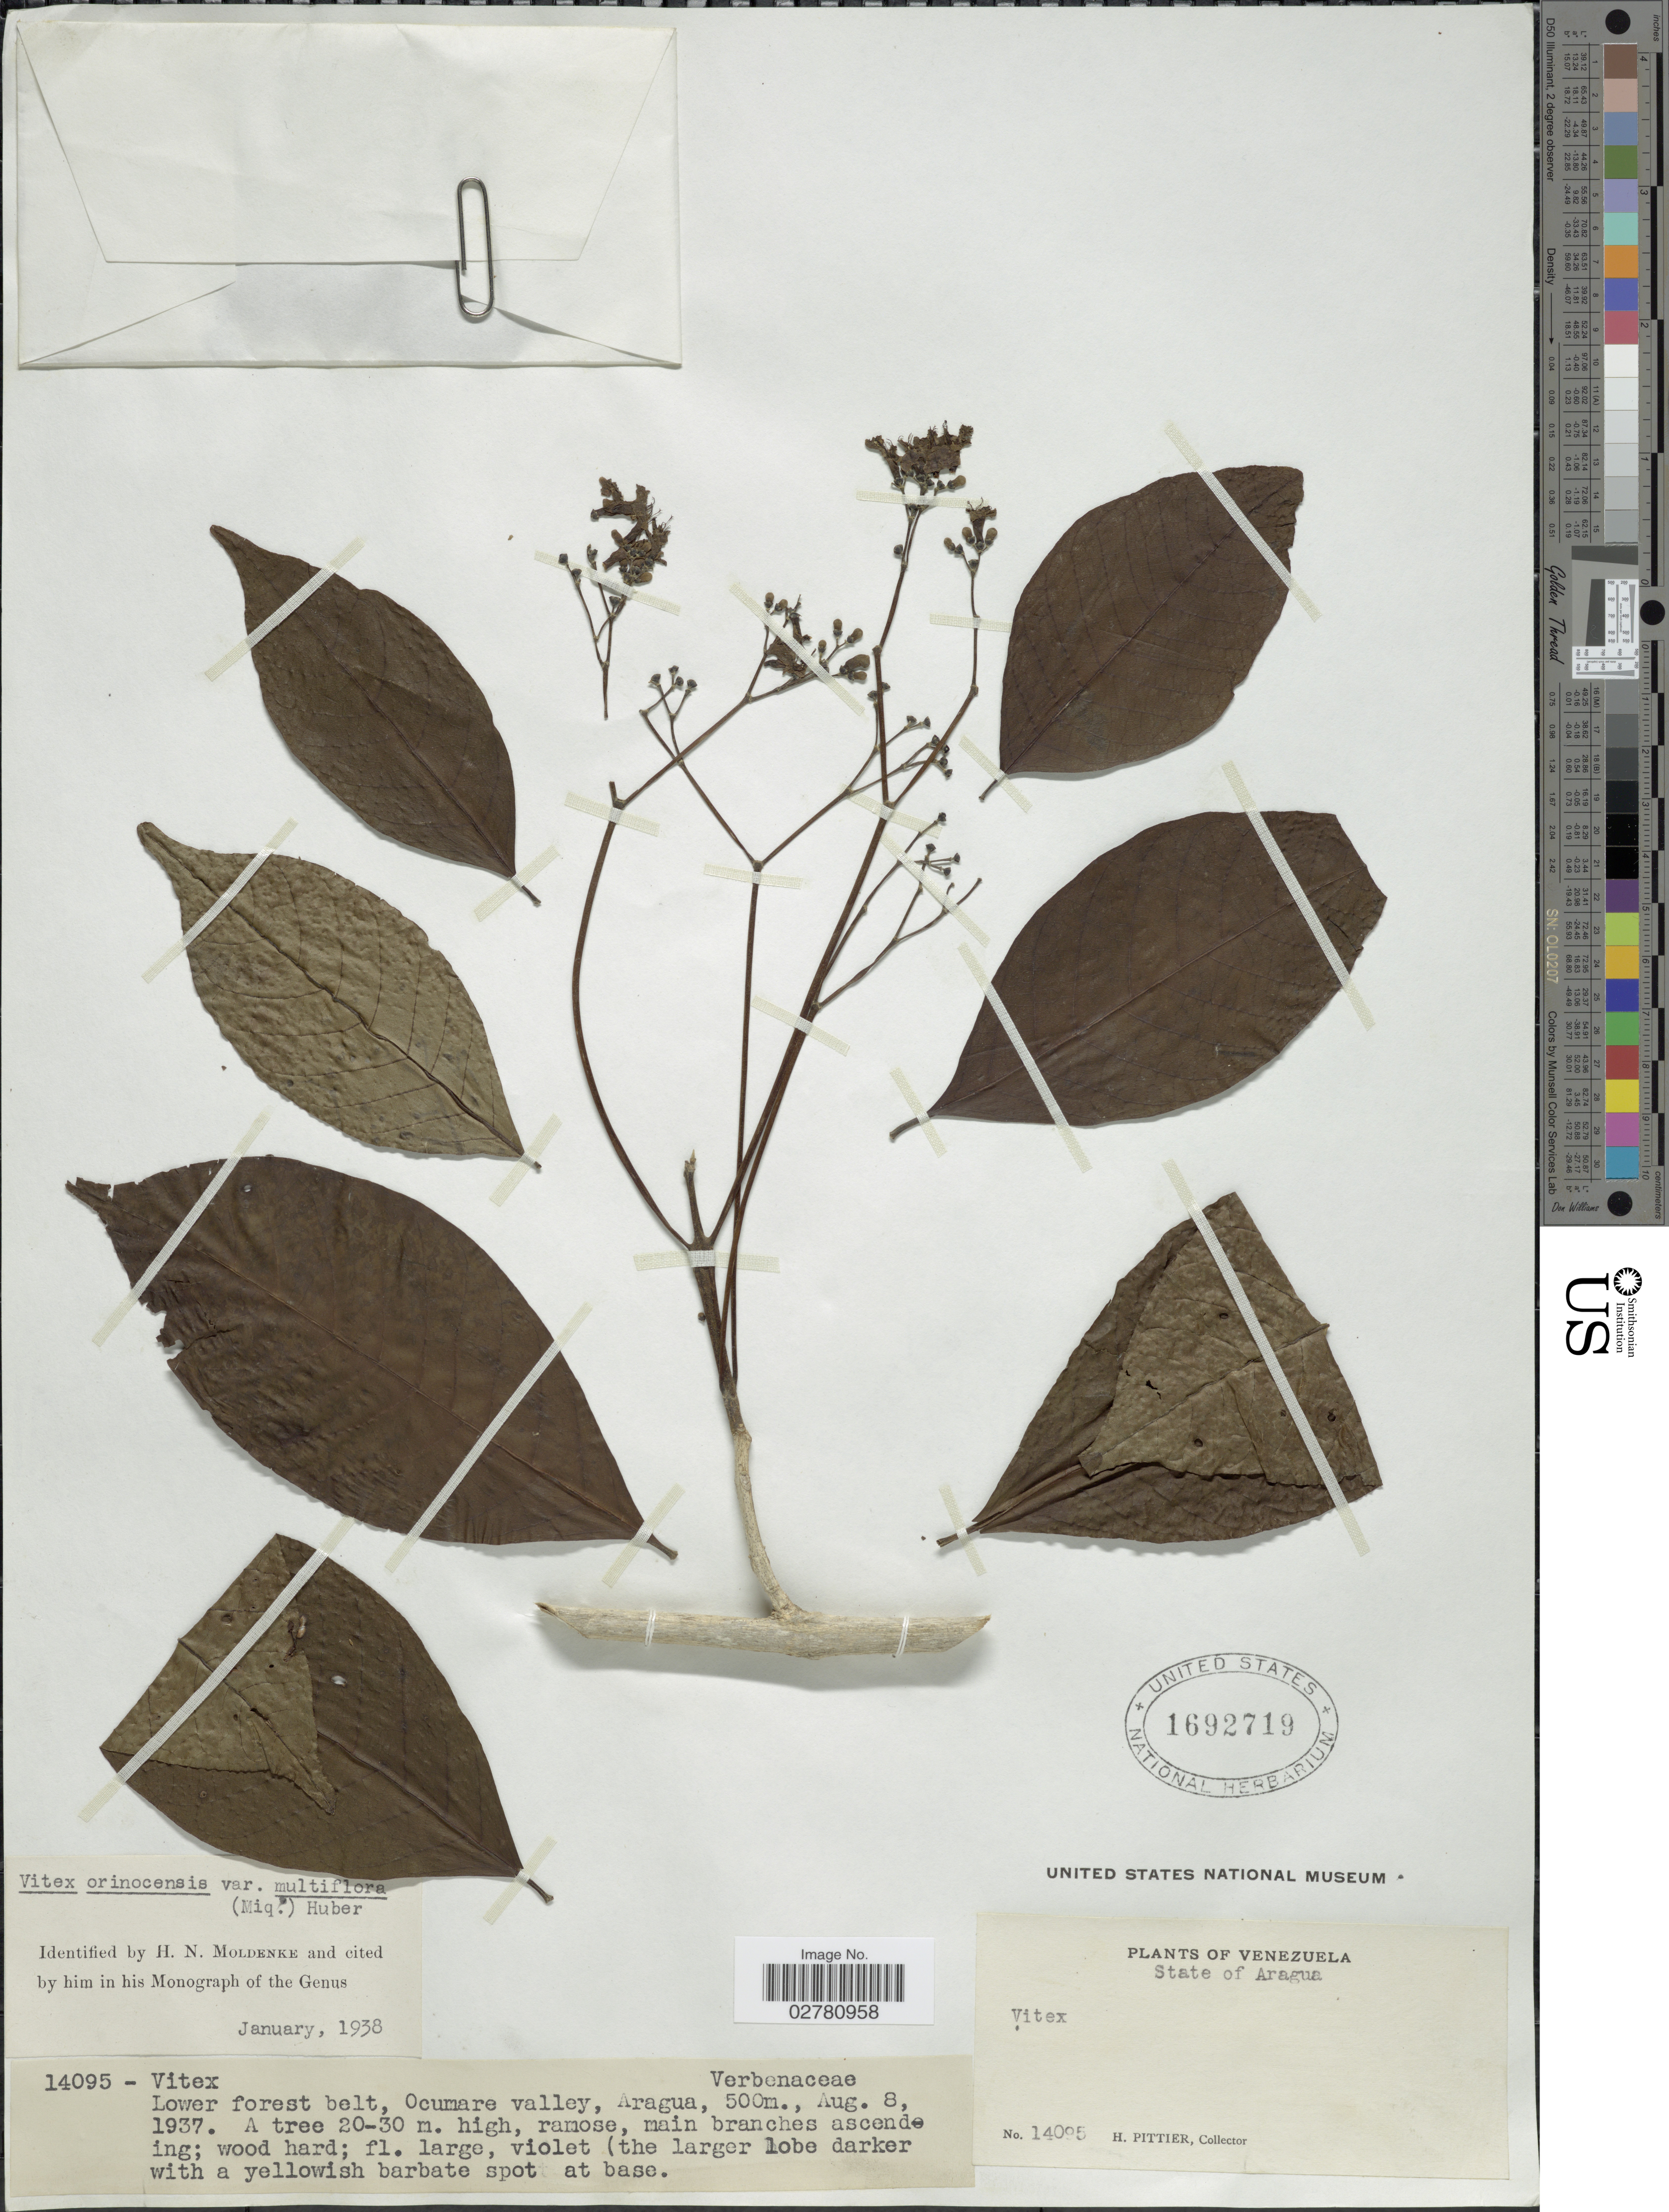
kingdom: Plantae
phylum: Tracheophyta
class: Magnoliopsida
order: Lamiales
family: Lamiaceae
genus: Vitex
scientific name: Vitex orinocensis var. multiflora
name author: (Miq.) Huber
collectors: H. F. Pittier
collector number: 14095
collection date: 1937-08-08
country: Venezuela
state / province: Aragua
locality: Lower forest belt, Ocumare valley.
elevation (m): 500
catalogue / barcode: US 1692719